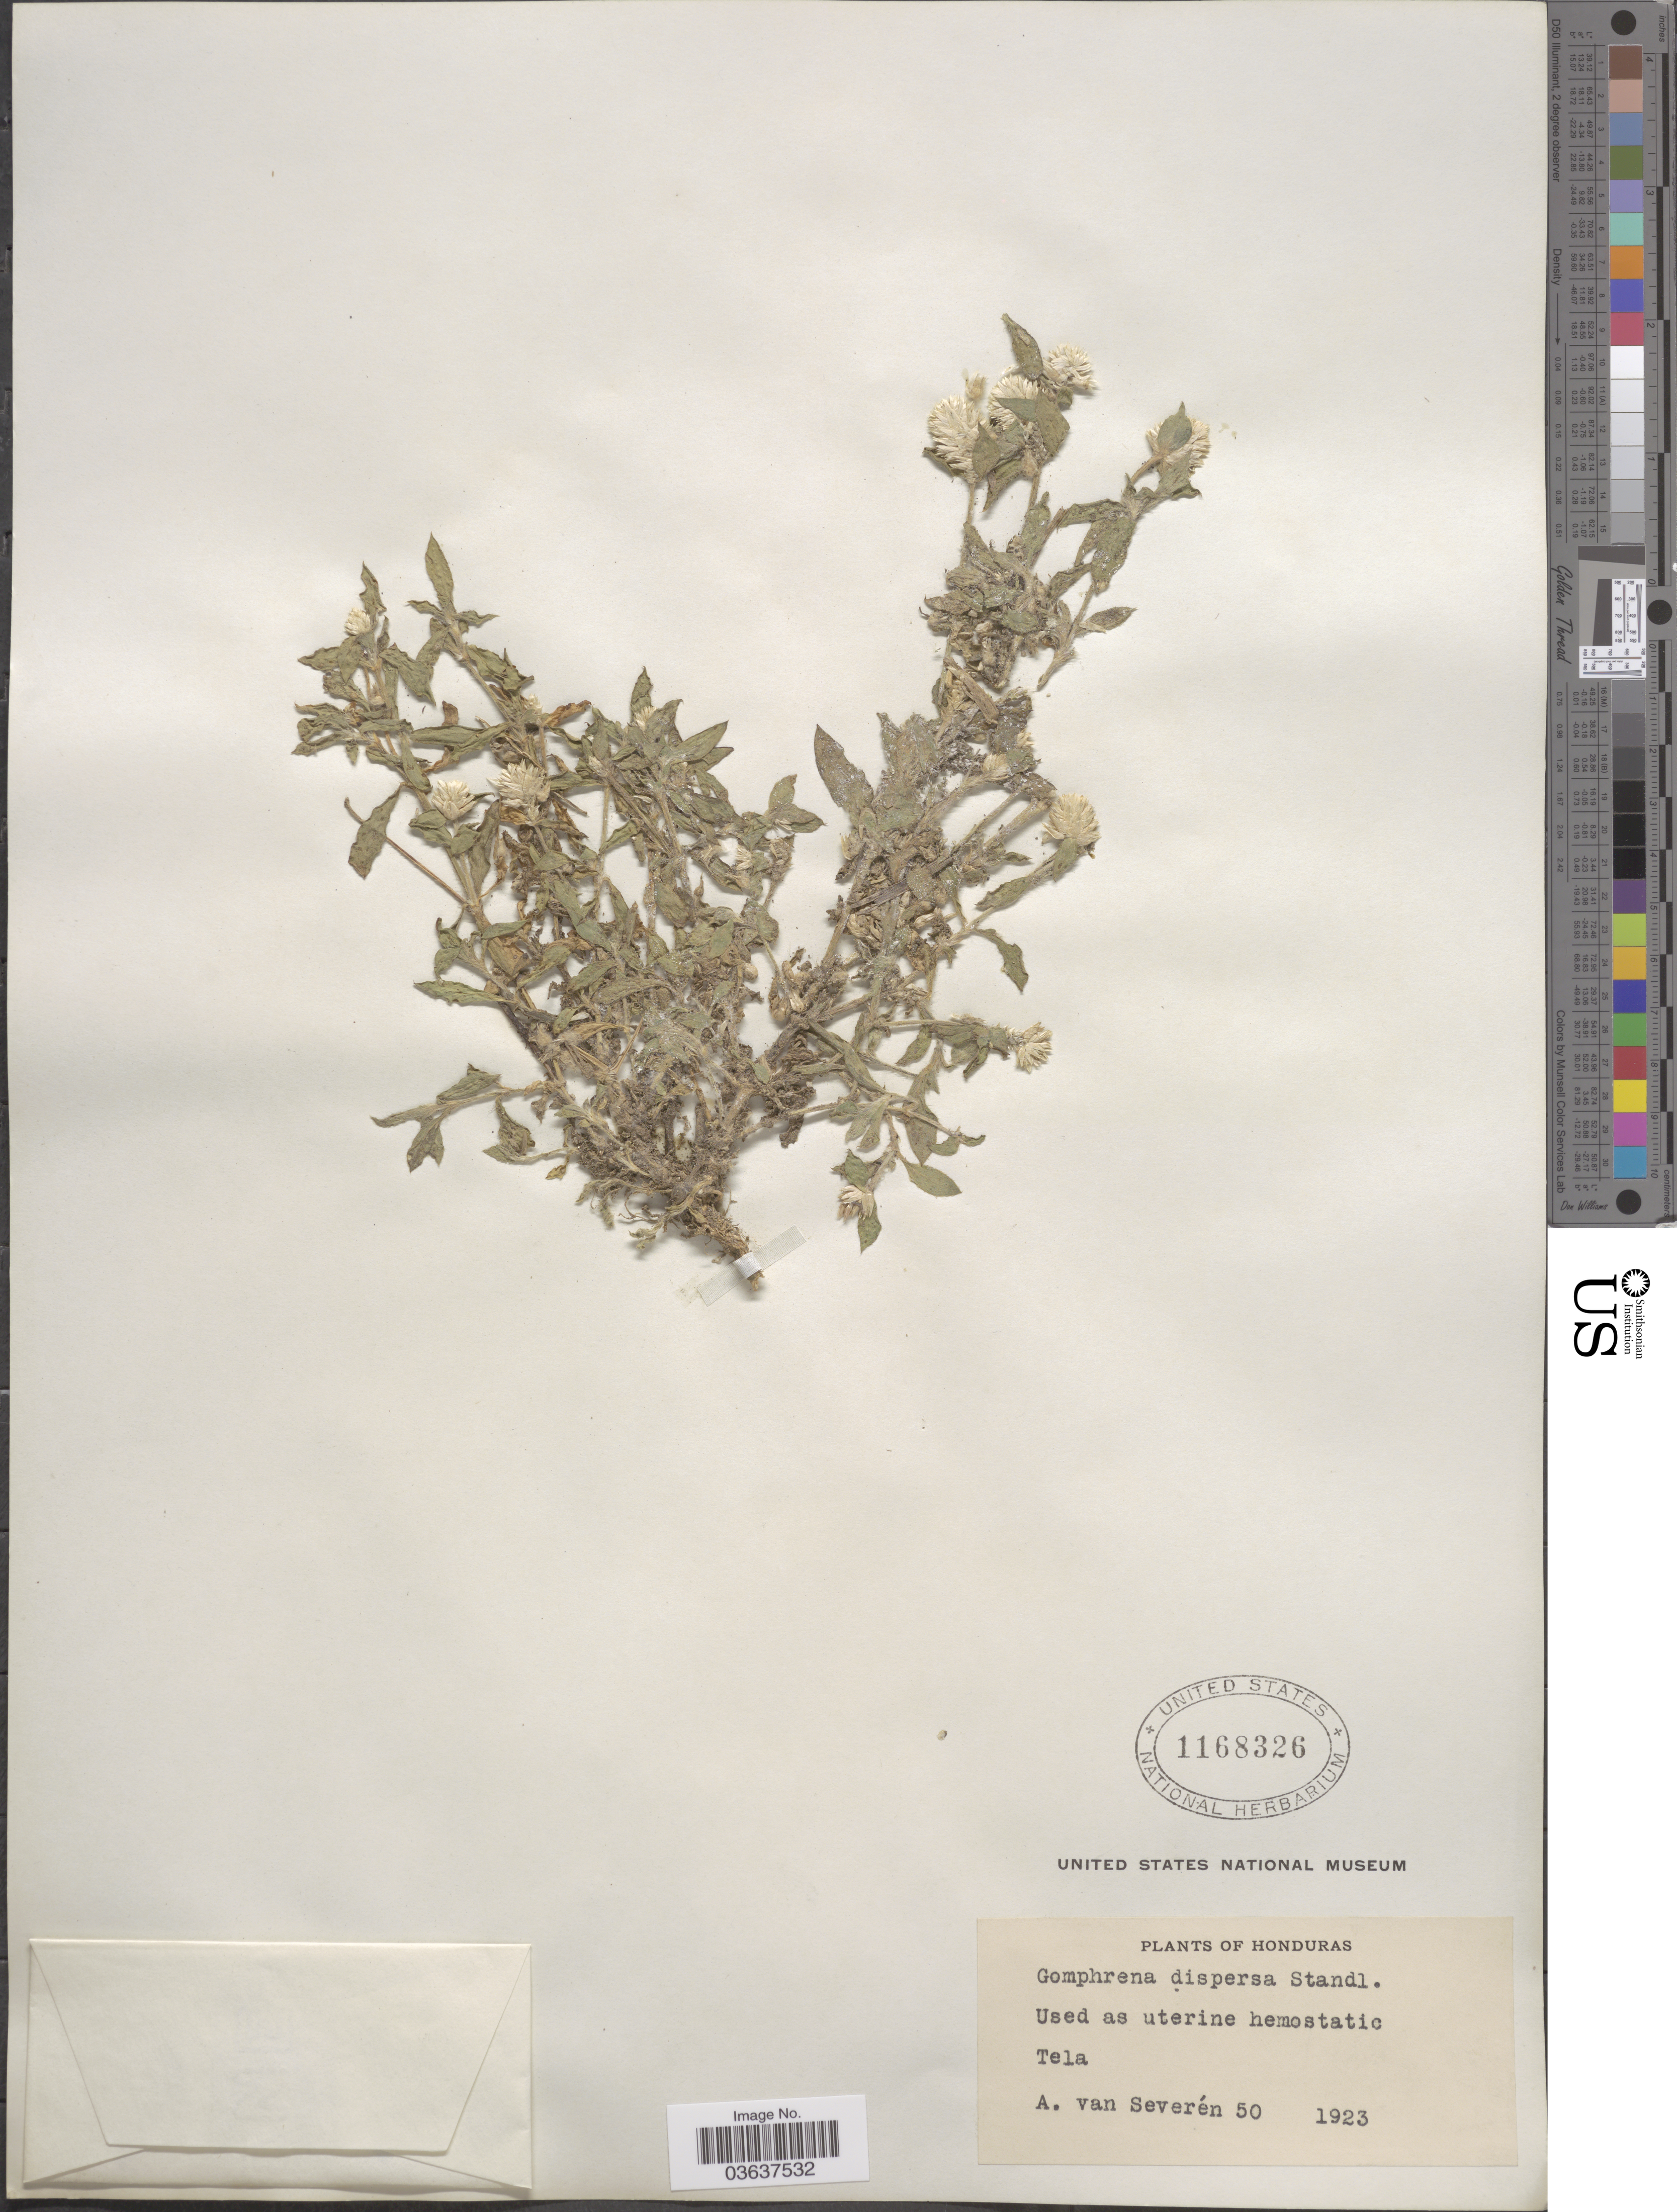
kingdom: Plantae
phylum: Tracheophyta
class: Magnoliopsida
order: Caryophyllales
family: Amaranthaceae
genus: Gomphrena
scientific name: Gomphrena dispersa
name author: Standl.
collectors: A. Van Severen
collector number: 50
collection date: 1923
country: Honduras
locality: Tela.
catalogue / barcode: US 1168326